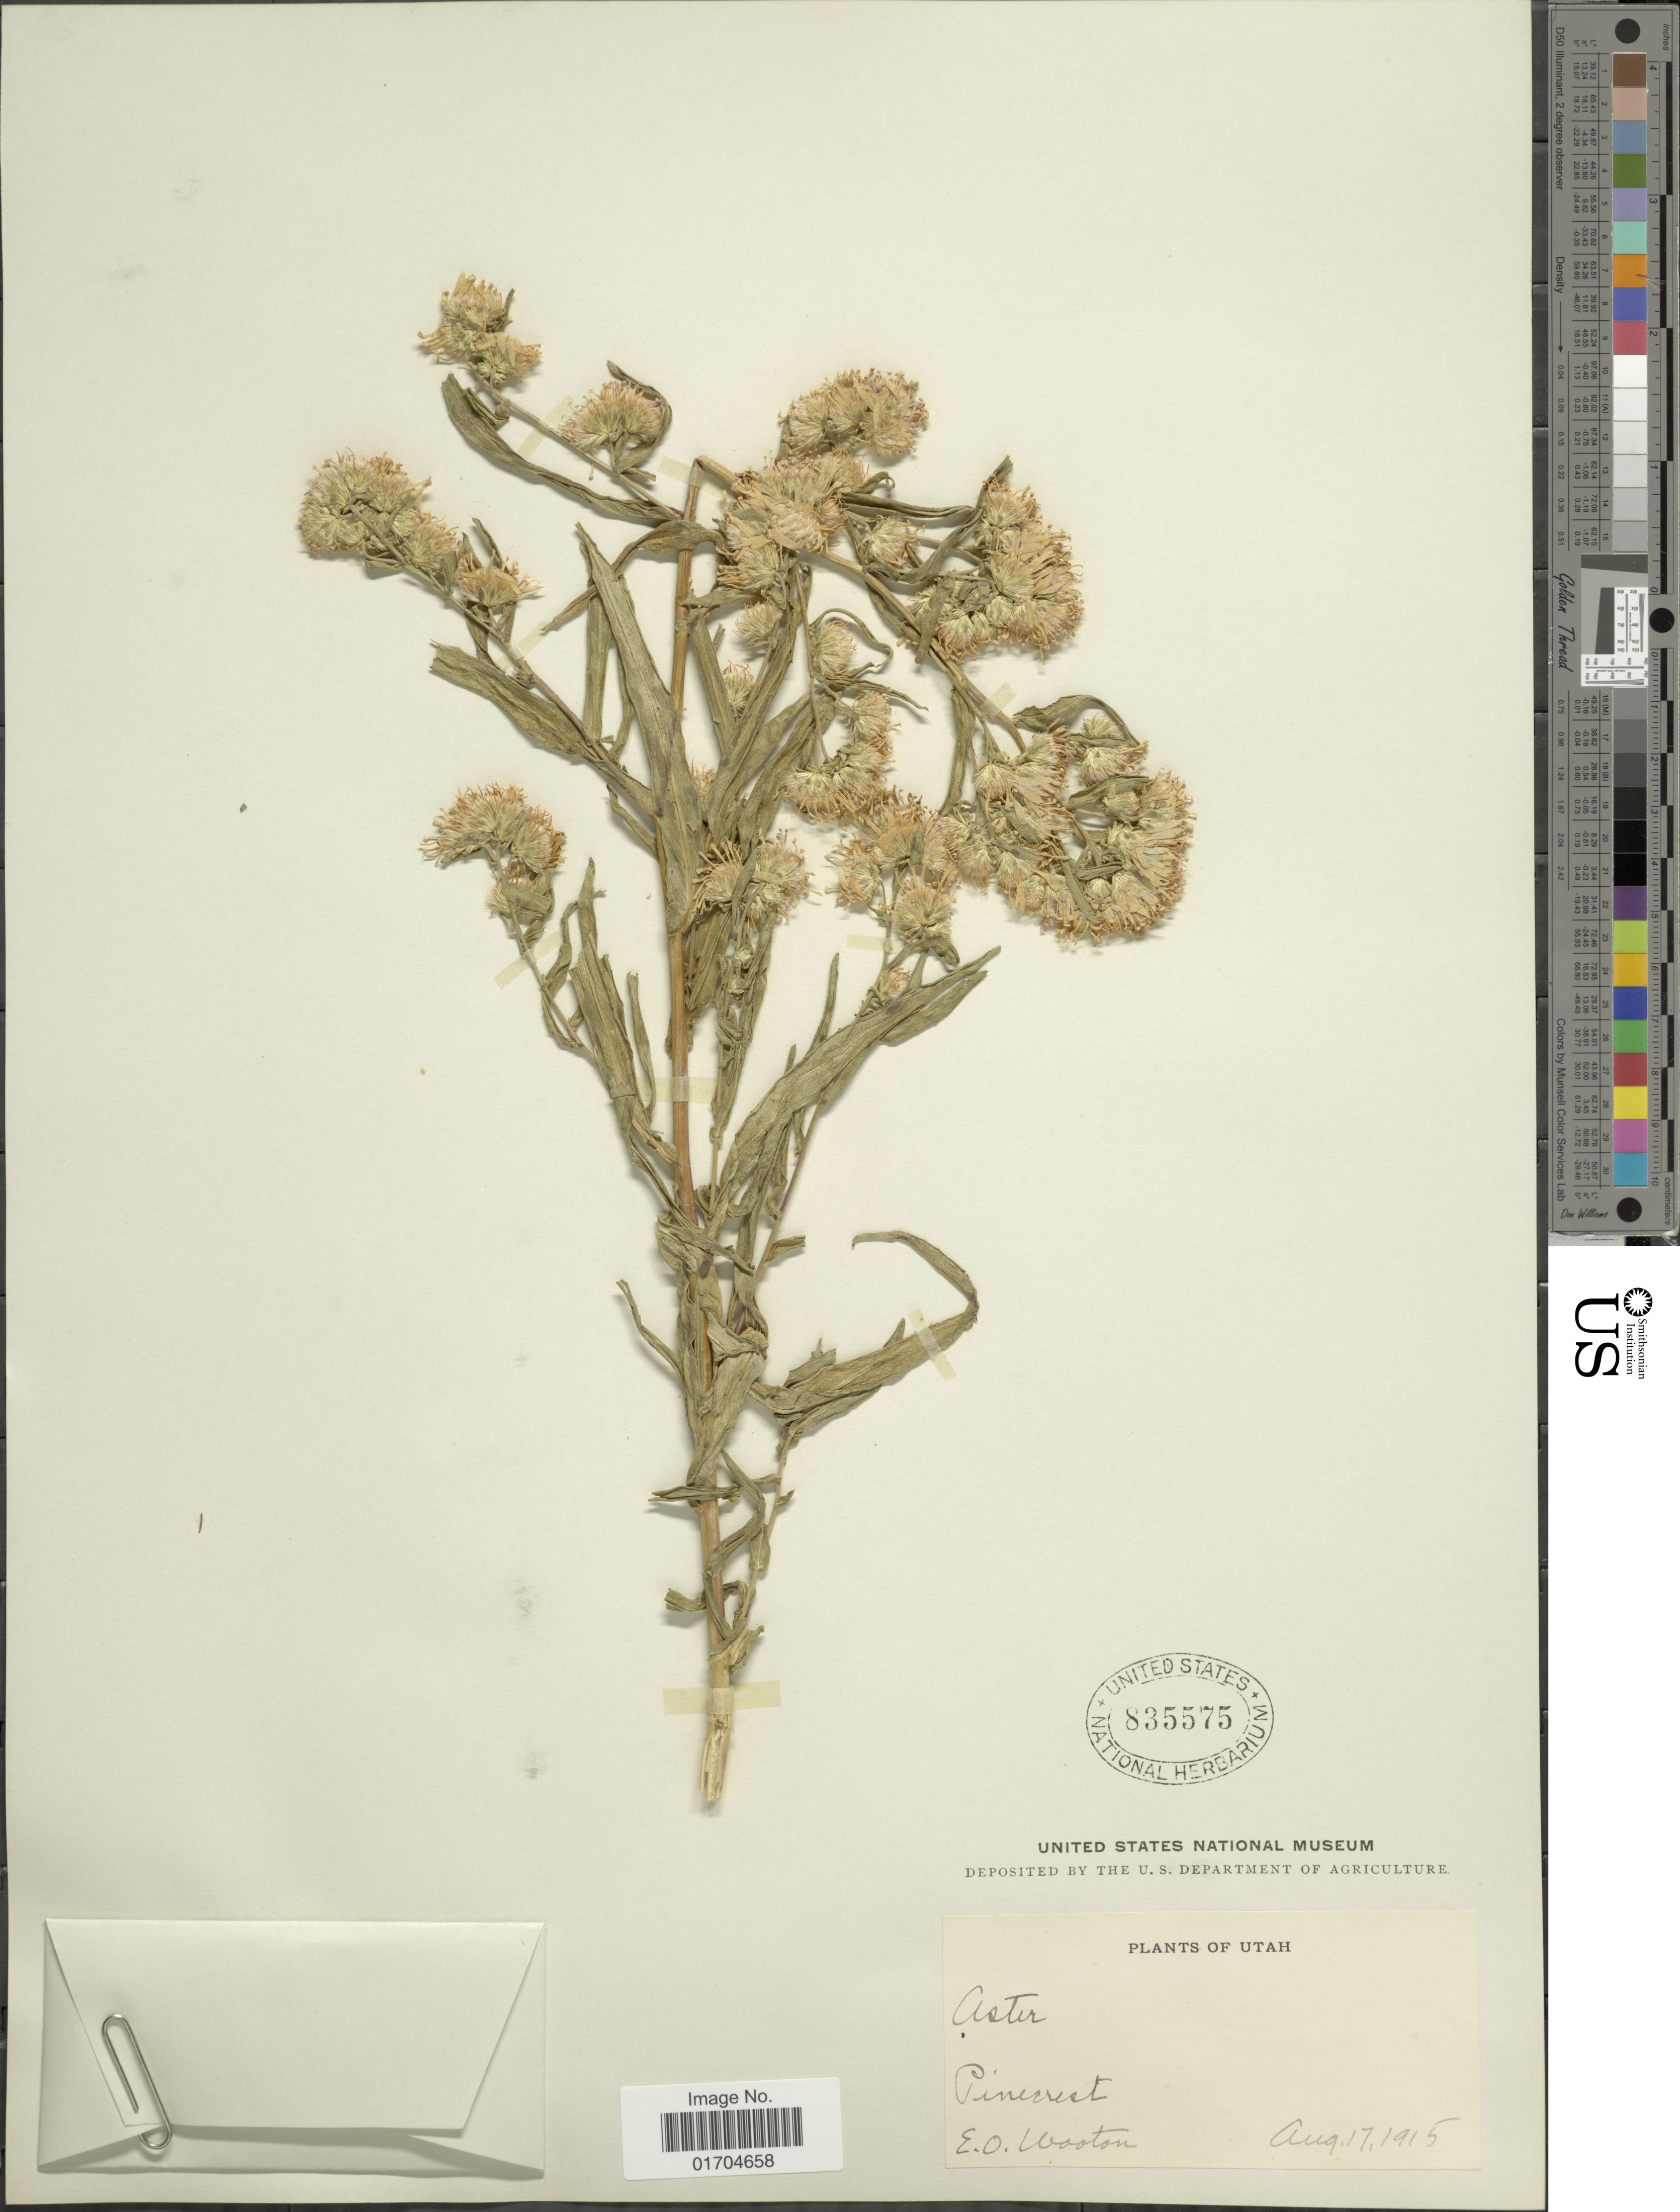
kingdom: Plantae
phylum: Tracheophyta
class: Magnoliopsida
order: Asterales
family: Asteraceae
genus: Symphyotrichum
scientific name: Symphyotrichum sp.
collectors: E. O. Wooton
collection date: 1915-08-17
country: United States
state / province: Utah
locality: Pinecrest.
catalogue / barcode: US 835575